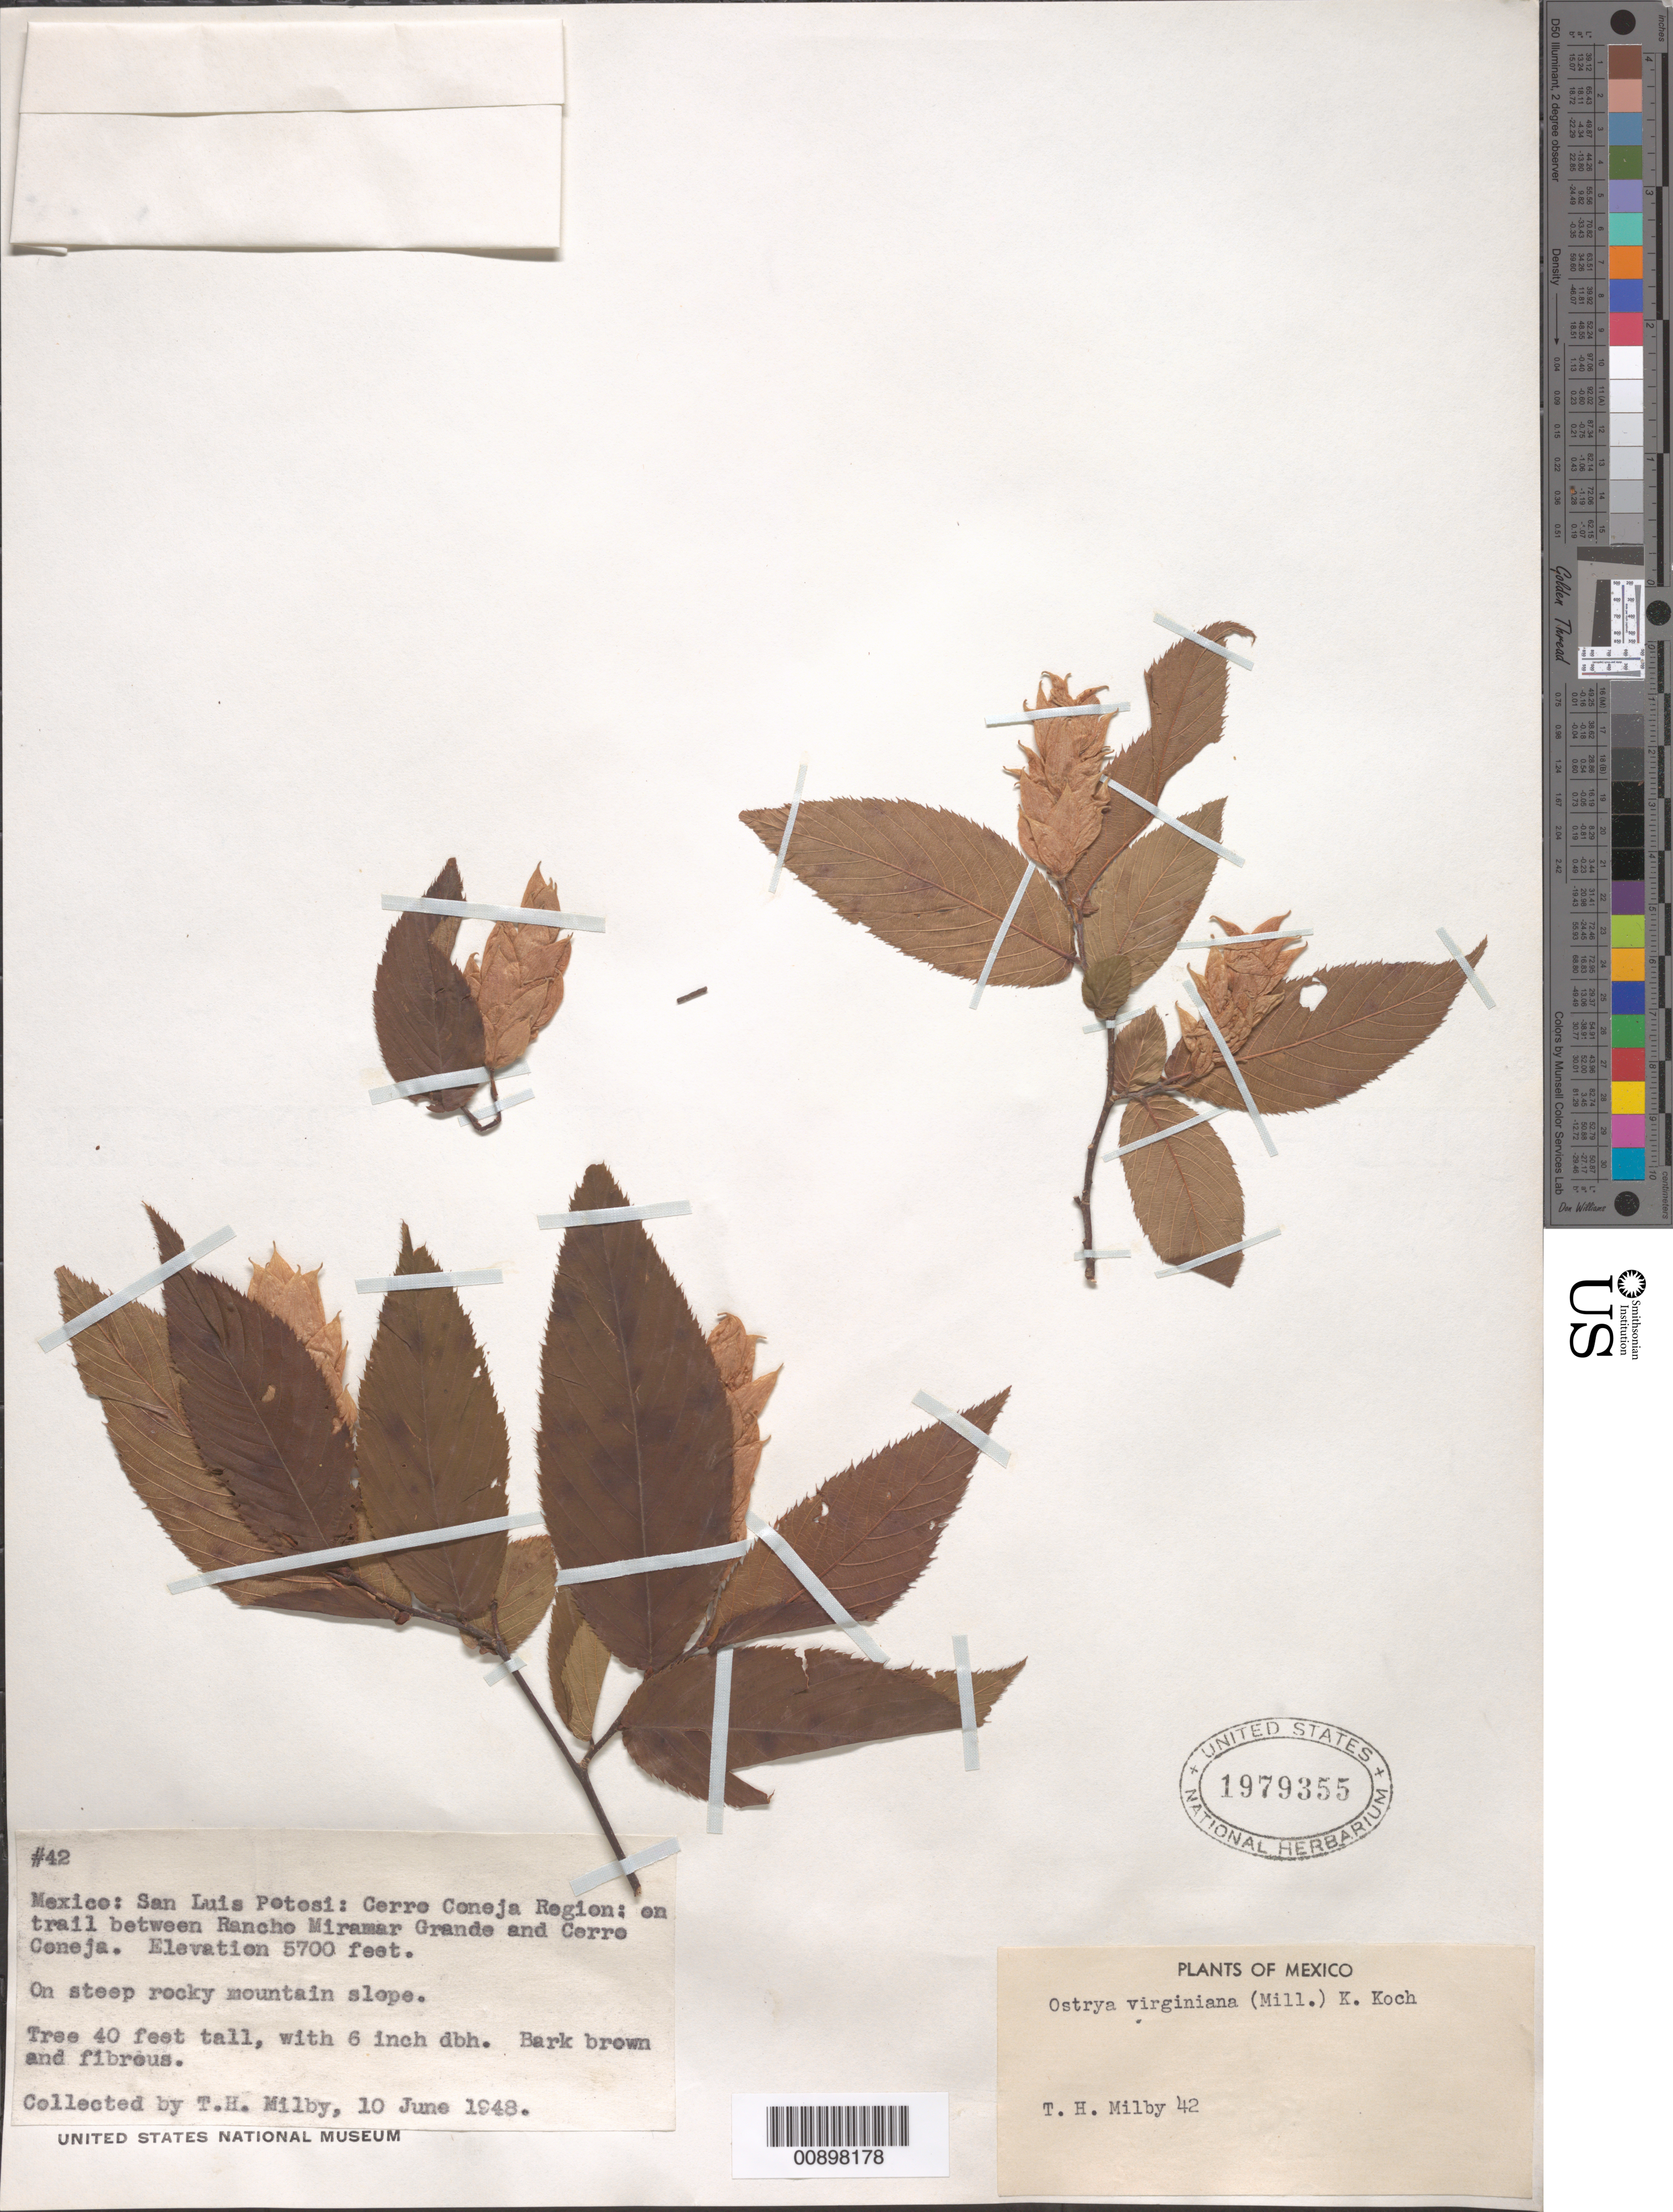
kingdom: Plantae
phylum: Tracheophyta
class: Magnoliopsida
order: Fagales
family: Betulaceae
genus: Ostrya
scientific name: Ostrya virginiana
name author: (Mill.) K. Koch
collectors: Milby, T.H.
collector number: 42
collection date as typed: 10 Jun 1948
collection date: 1948-06-10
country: Mexico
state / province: San Luis Potosí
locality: San Luis Potosí: Cerro Coneja Region: on trail between Rancho Miramar Grande and Cerro Coneja.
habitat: On steep rocky mountain slope.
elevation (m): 1737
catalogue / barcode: US 1979355